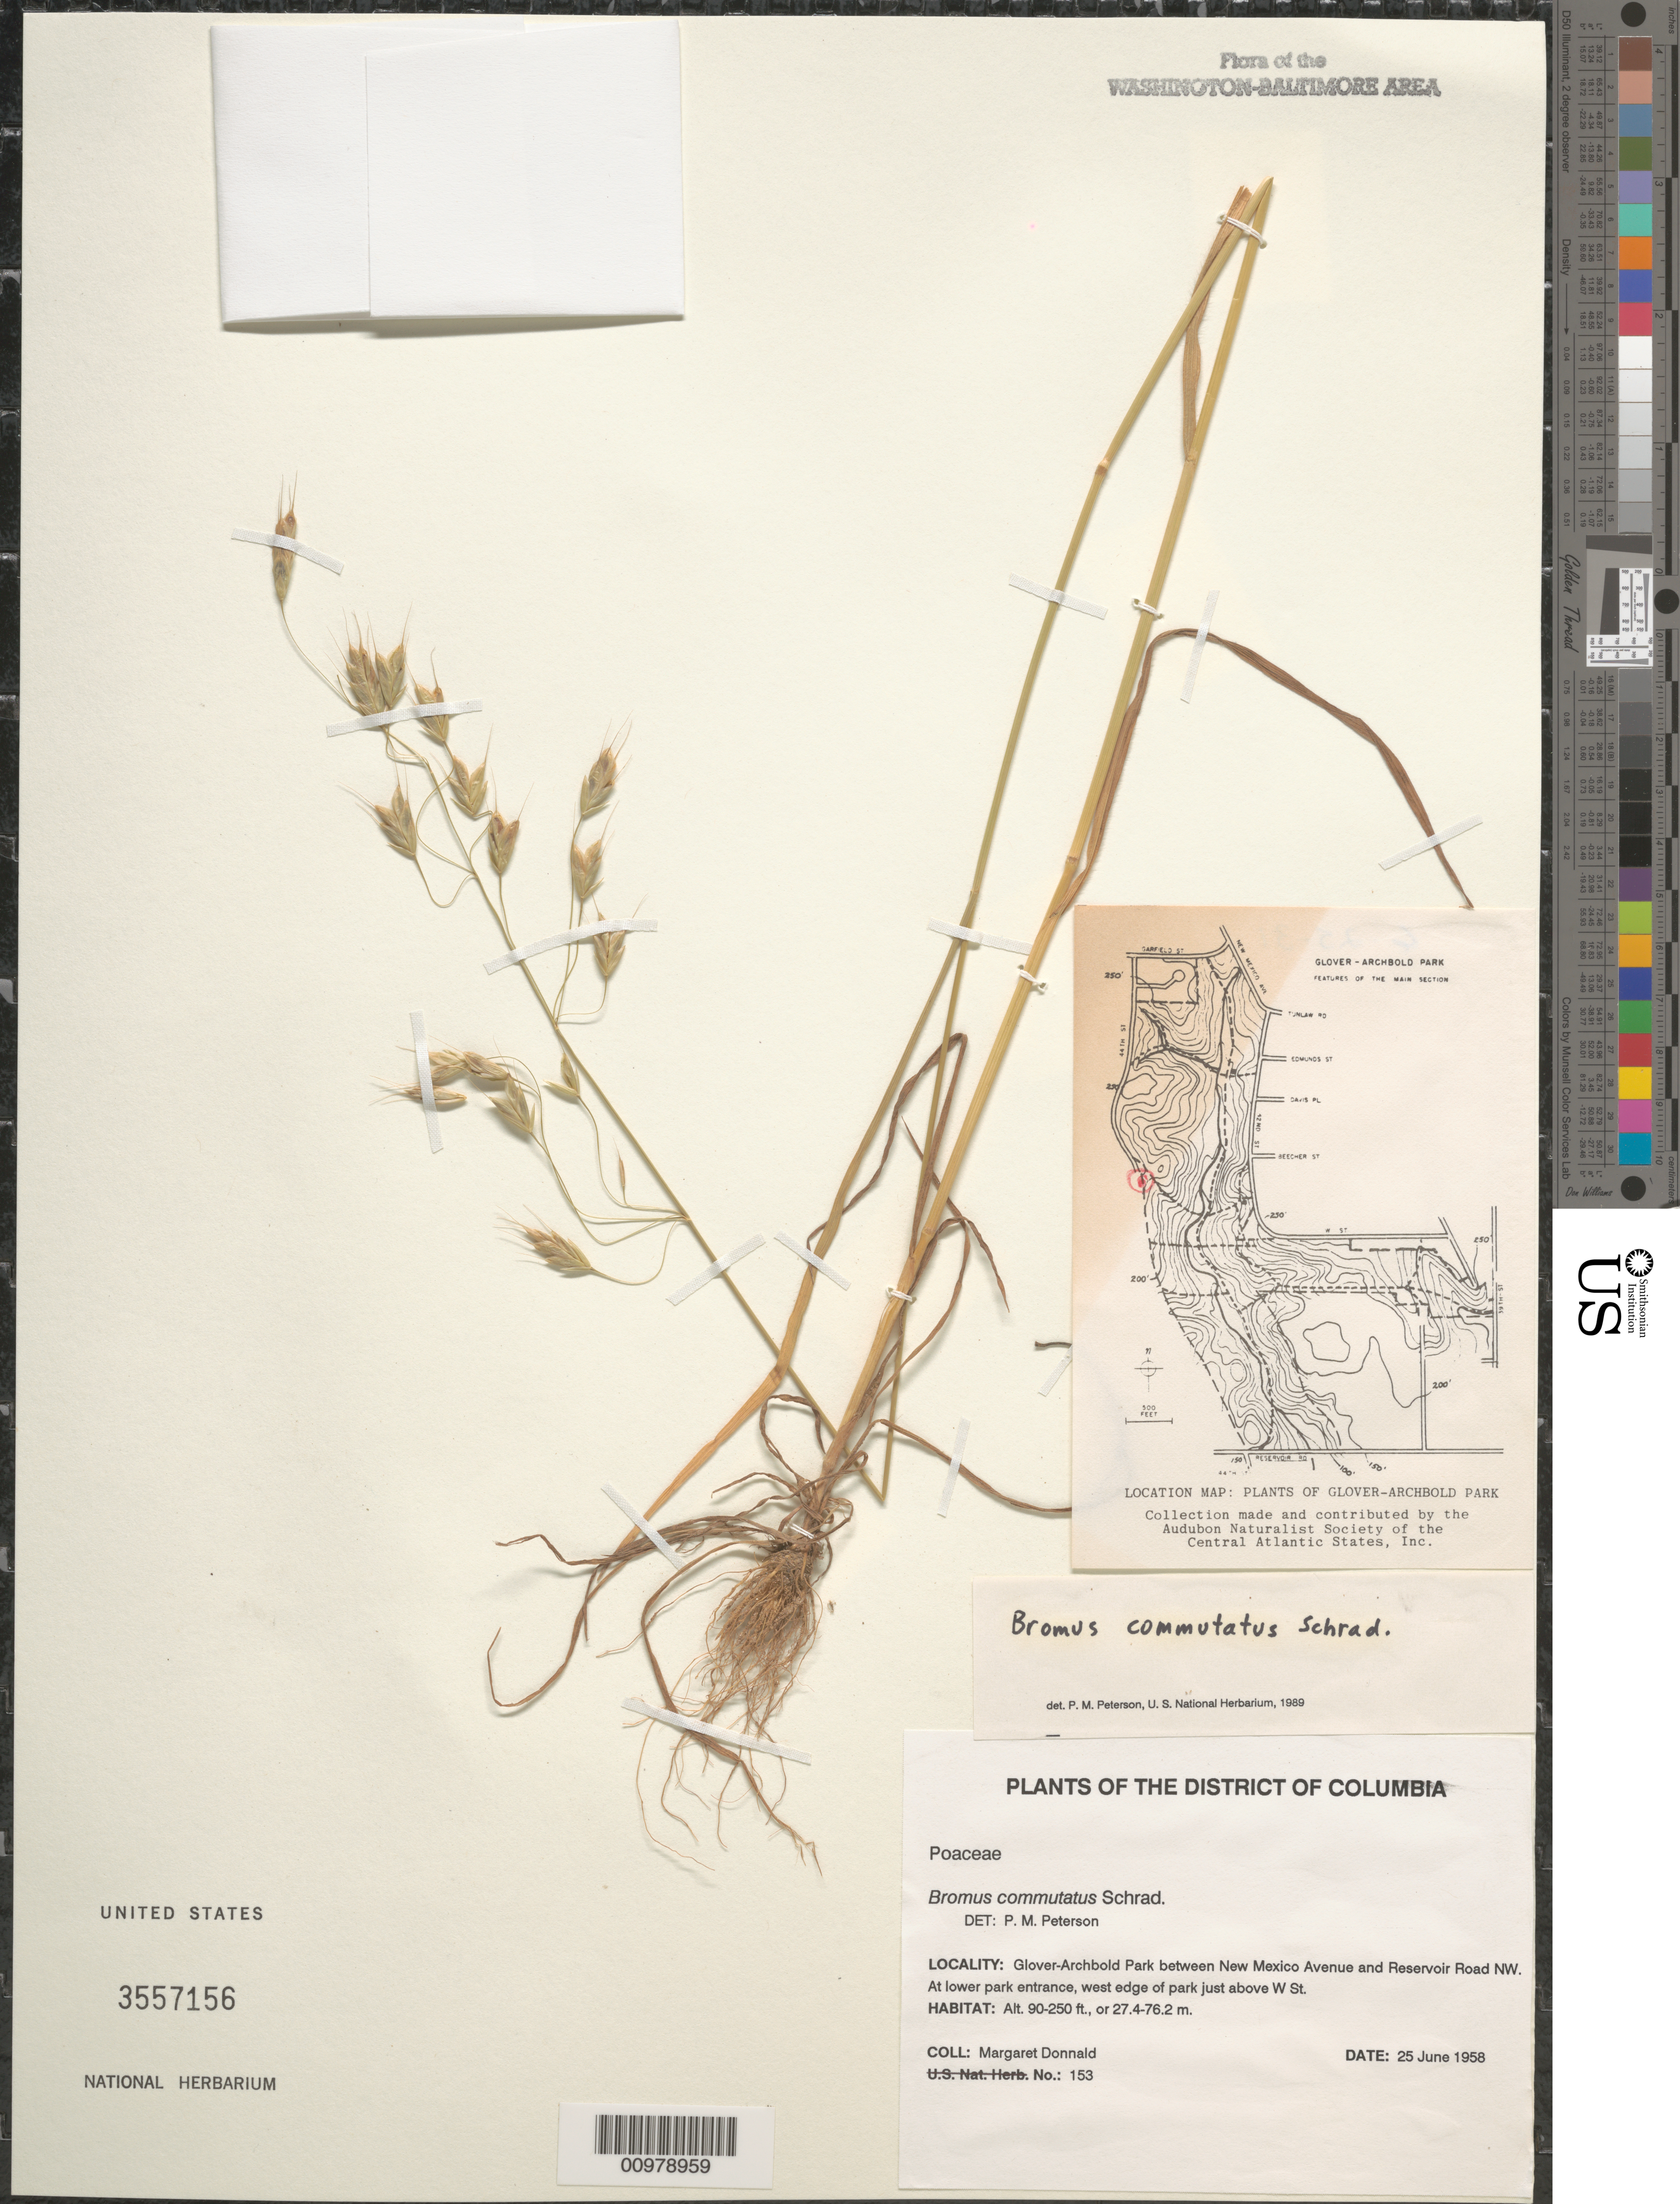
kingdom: Plantae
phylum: Tracheophyta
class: Liliopsida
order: Poales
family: Poaceae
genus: Bromus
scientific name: Bromus commutatus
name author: Schrad.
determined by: Peterson, Paul M., (BOT), Smithsonian Institution - National Museum of Natural History (UNITED STATES)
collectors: M. Donnald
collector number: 143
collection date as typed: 25 Jun 1958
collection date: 1958-06-25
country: United States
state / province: District of Columbia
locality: Glover-Archbold Park between New Mexico Avenue and Reservoir Road NW. At lower park entrance, west edge of park just above W St.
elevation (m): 27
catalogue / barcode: US 3557156